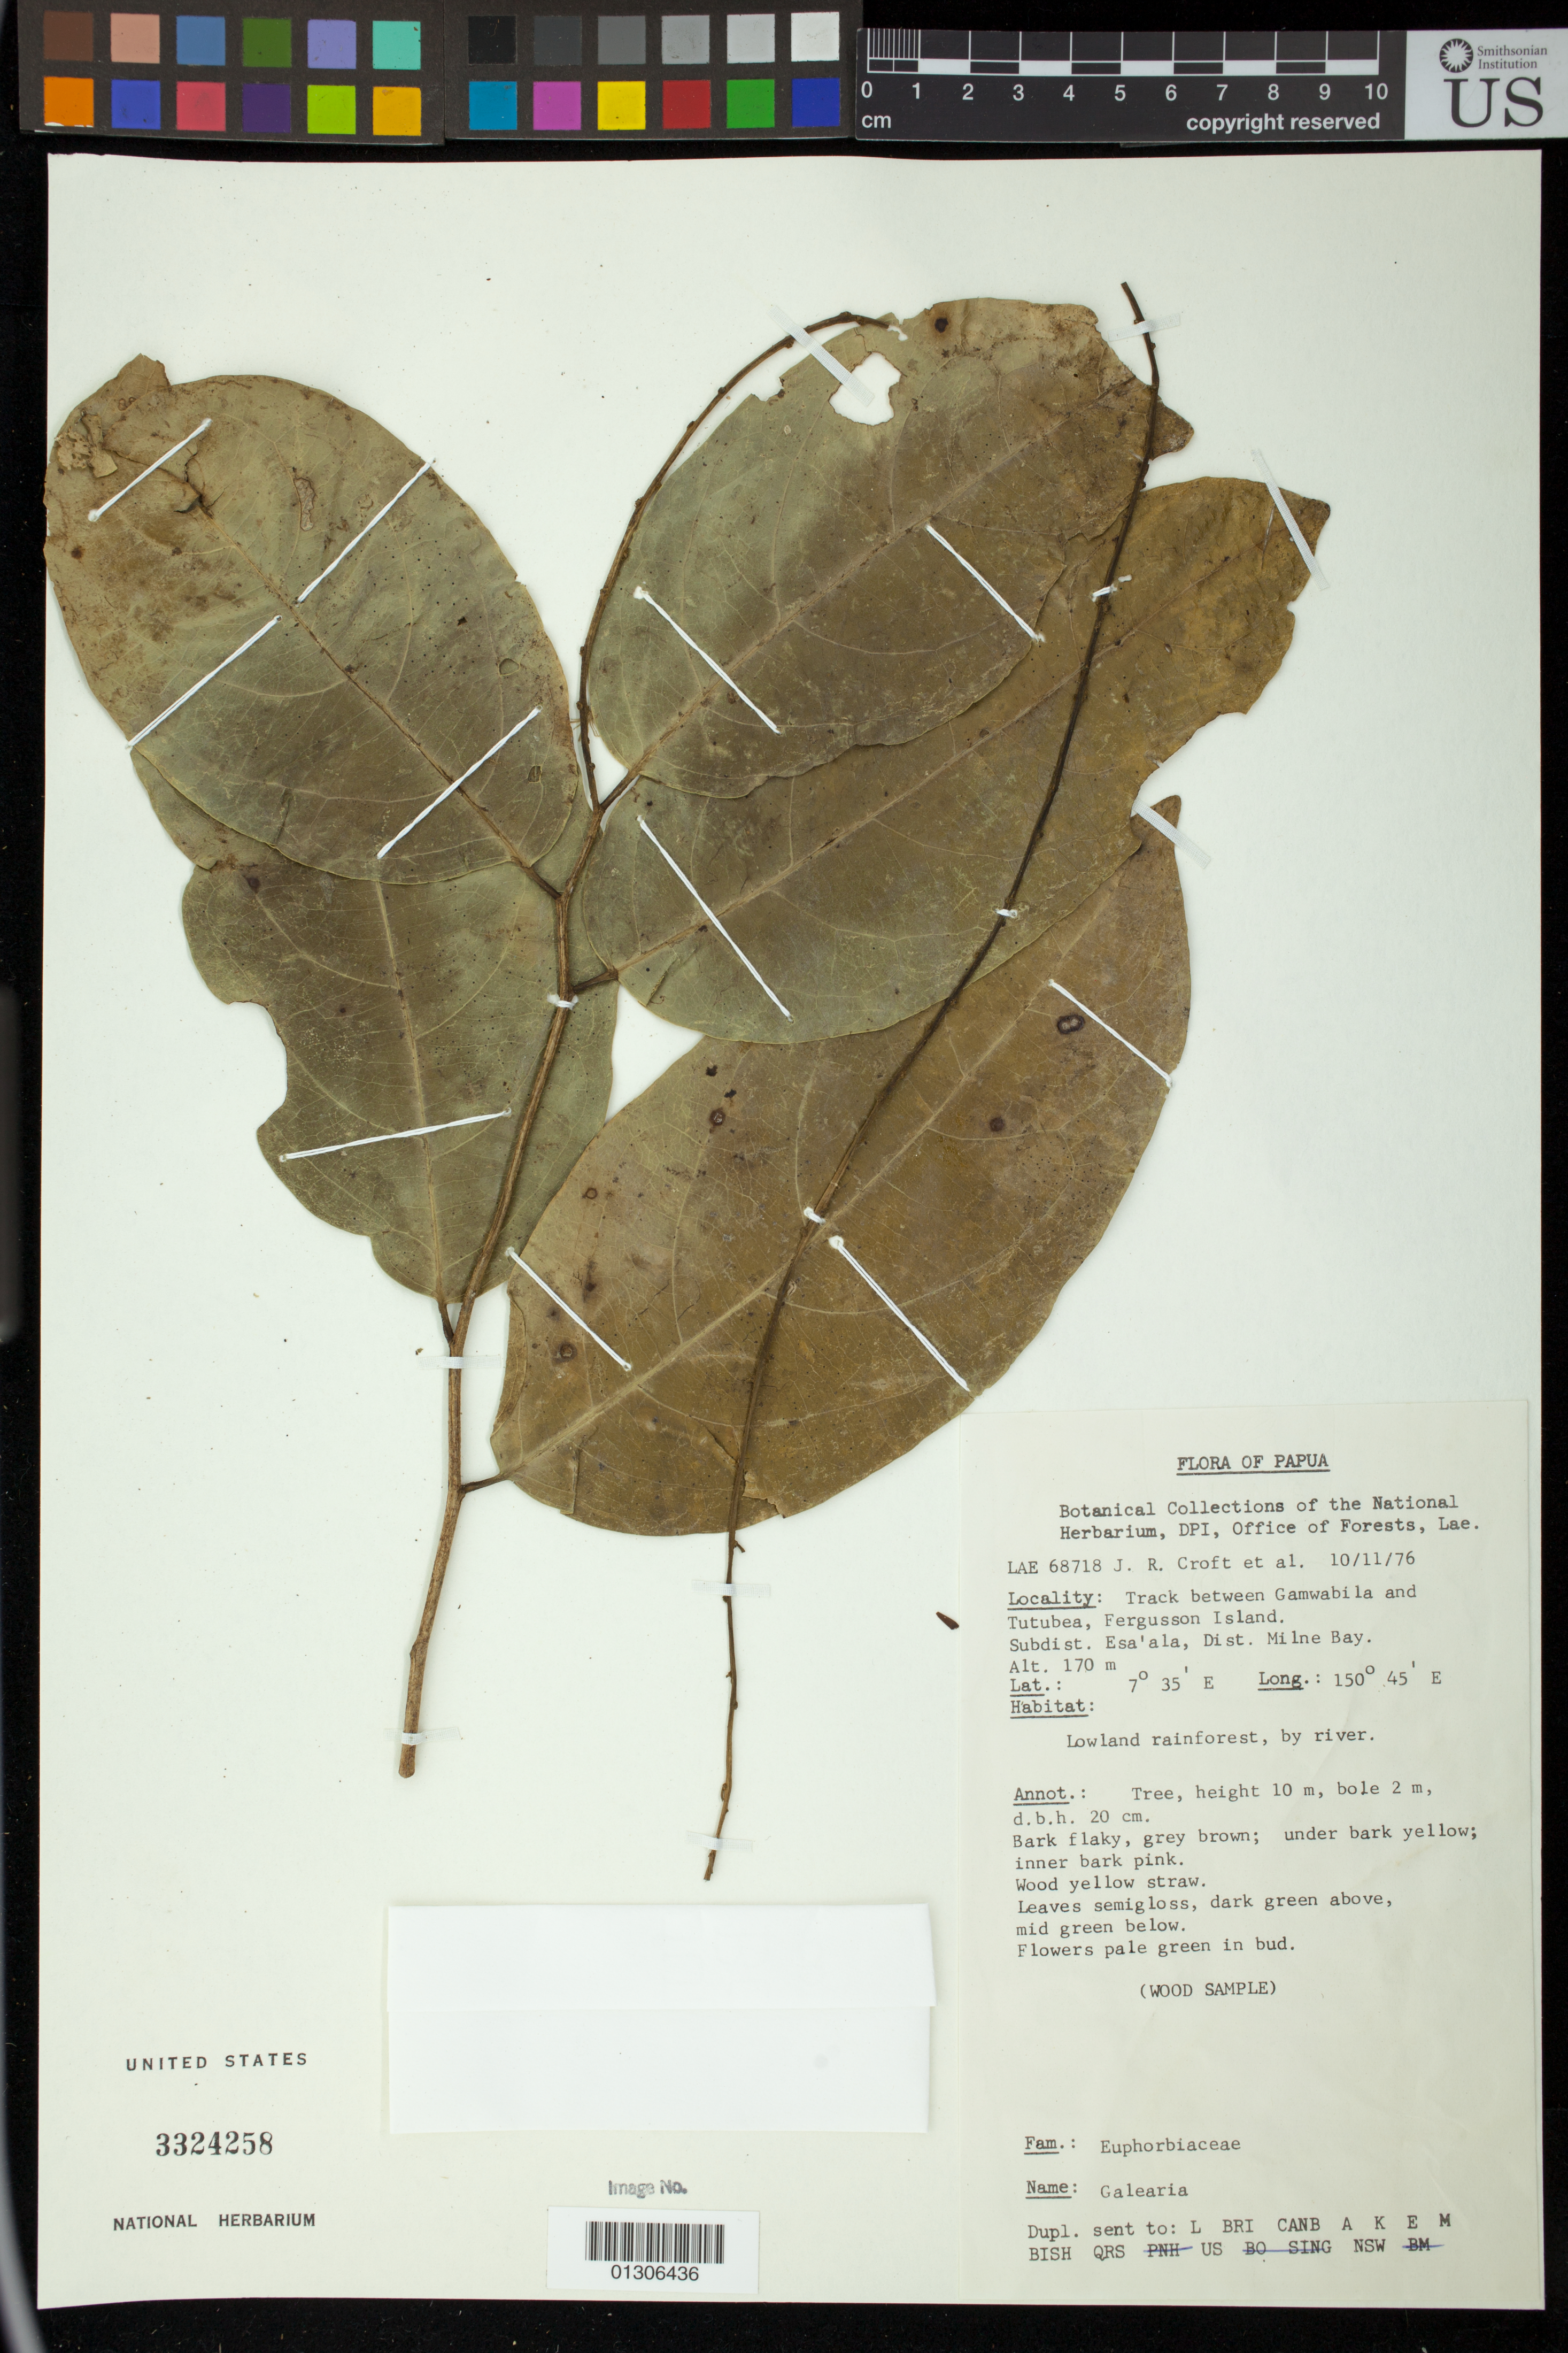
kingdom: Plantae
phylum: Tracheophyta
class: Magnoliopsida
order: Malpighiales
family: Pandaceae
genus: Galearia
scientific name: Galearia sp.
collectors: J. R. Croft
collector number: LAE 68718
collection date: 1976-11-10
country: Papua New Guinea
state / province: Milne Bay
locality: Track between Gamwabila and Tutubea, Ferguson Island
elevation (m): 170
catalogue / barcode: US 3324258